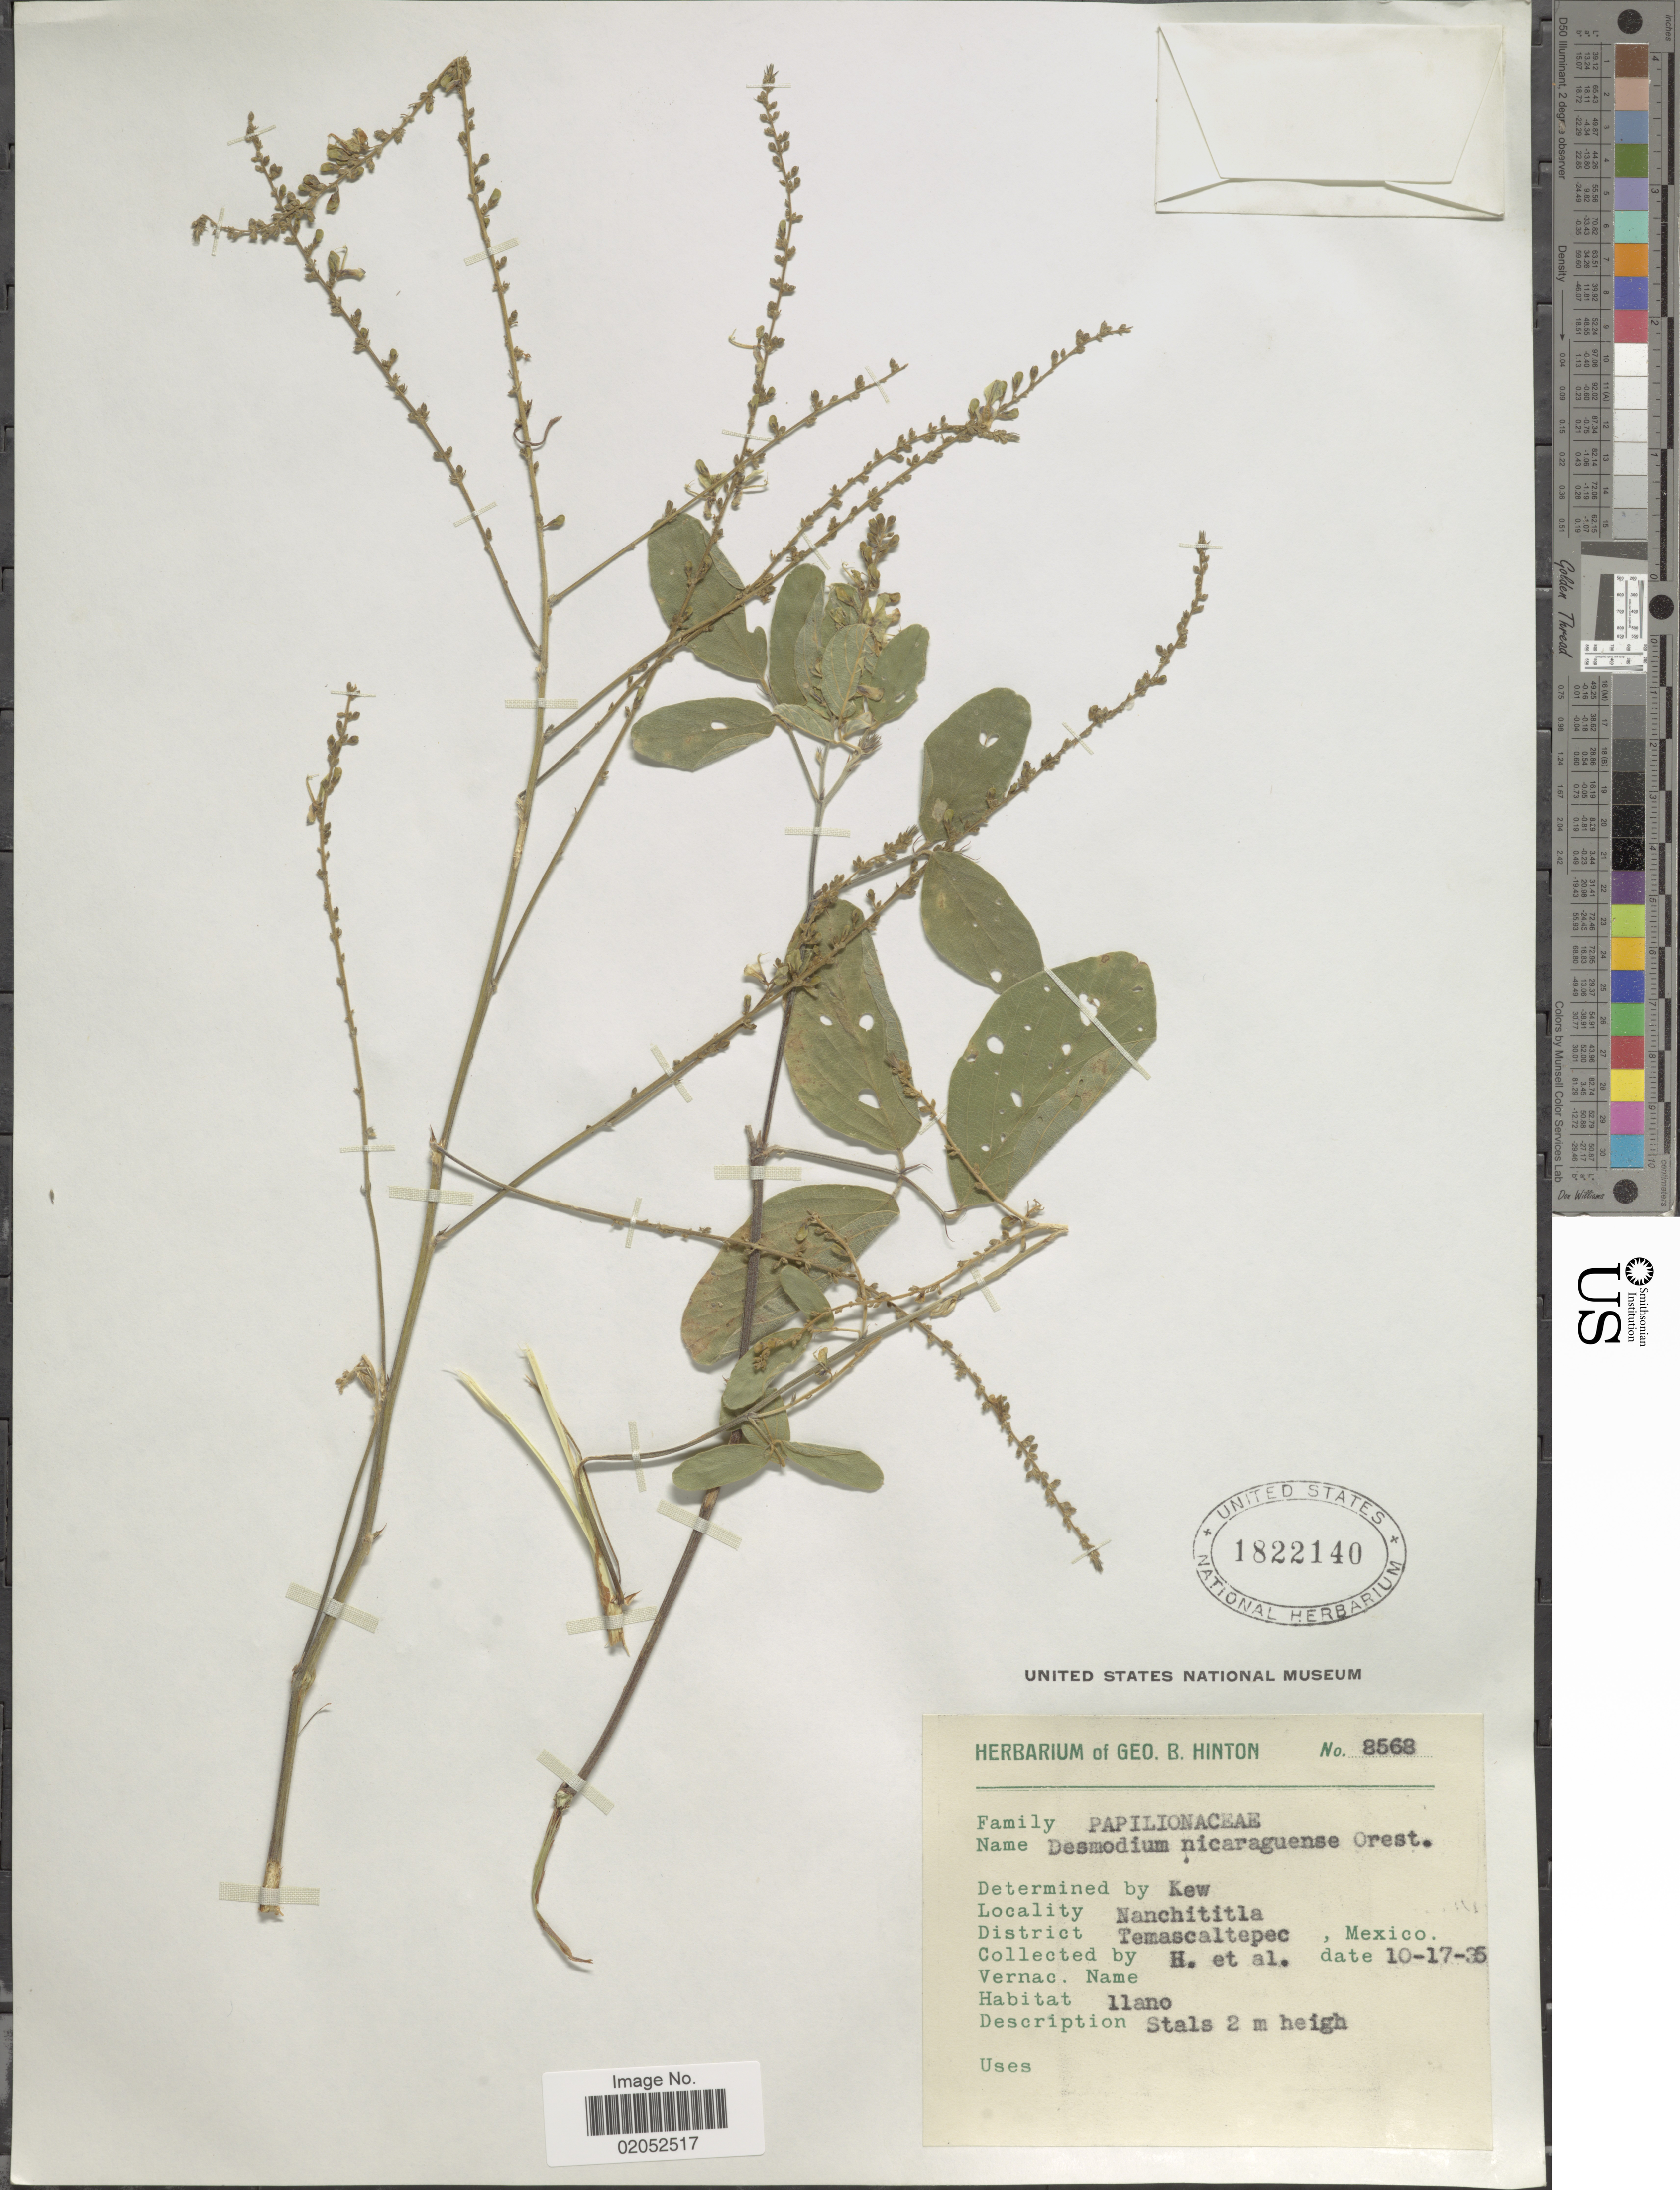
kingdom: Plantae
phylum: Tracheophyta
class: Magnoliopsida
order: Fabales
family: Fabaceae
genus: Desmodium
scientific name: Desmodium nicaraguense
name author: Oerst.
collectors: G. B. Hinton & et al.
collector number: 8568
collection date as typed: Transcribed d/m/y: 17/10/35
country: Mexico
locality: Nanchititla, Temascaltepec.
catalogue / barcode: US 1822140